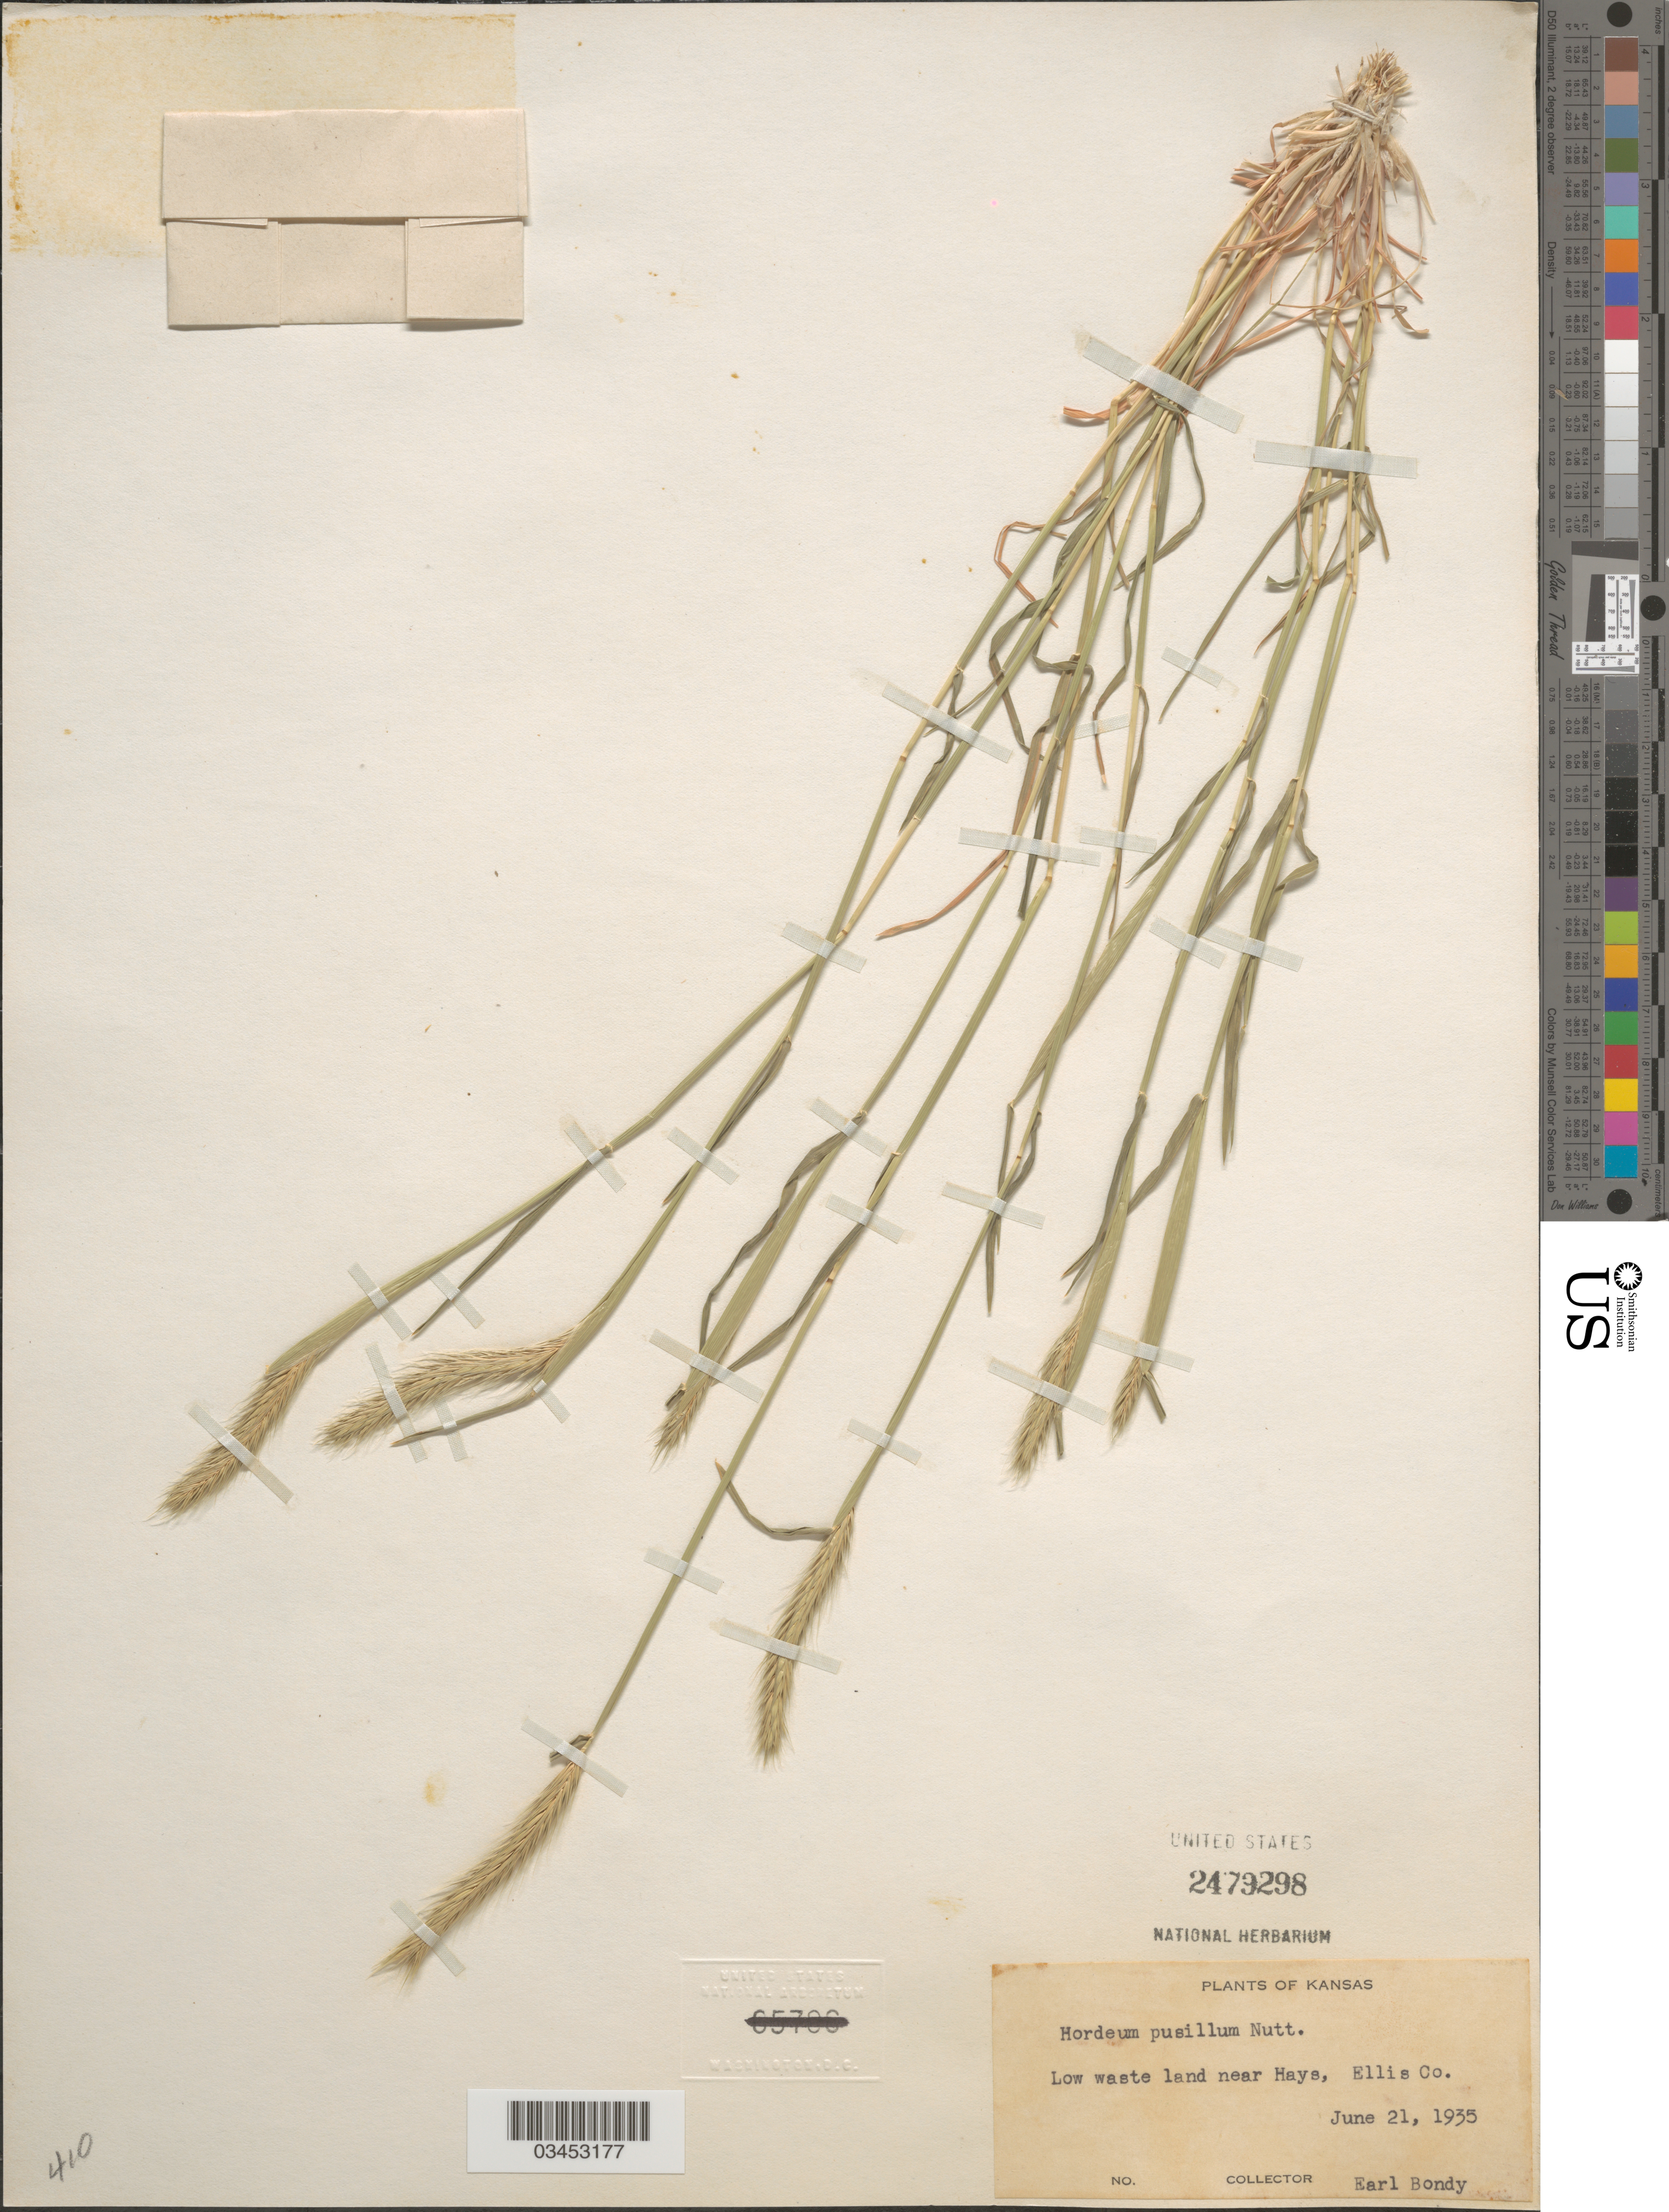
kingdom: Plantae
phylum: Tracheophyta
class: Liliopsida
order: Poales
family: Poaceae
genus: Hordeum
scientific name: Hordeum pusillum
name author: Nutt.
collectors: E. Bondy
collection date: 1935-06-21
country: United States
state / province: Kansas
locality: Low waste land near Hays, Ellis Co.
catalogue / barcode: US 2479298